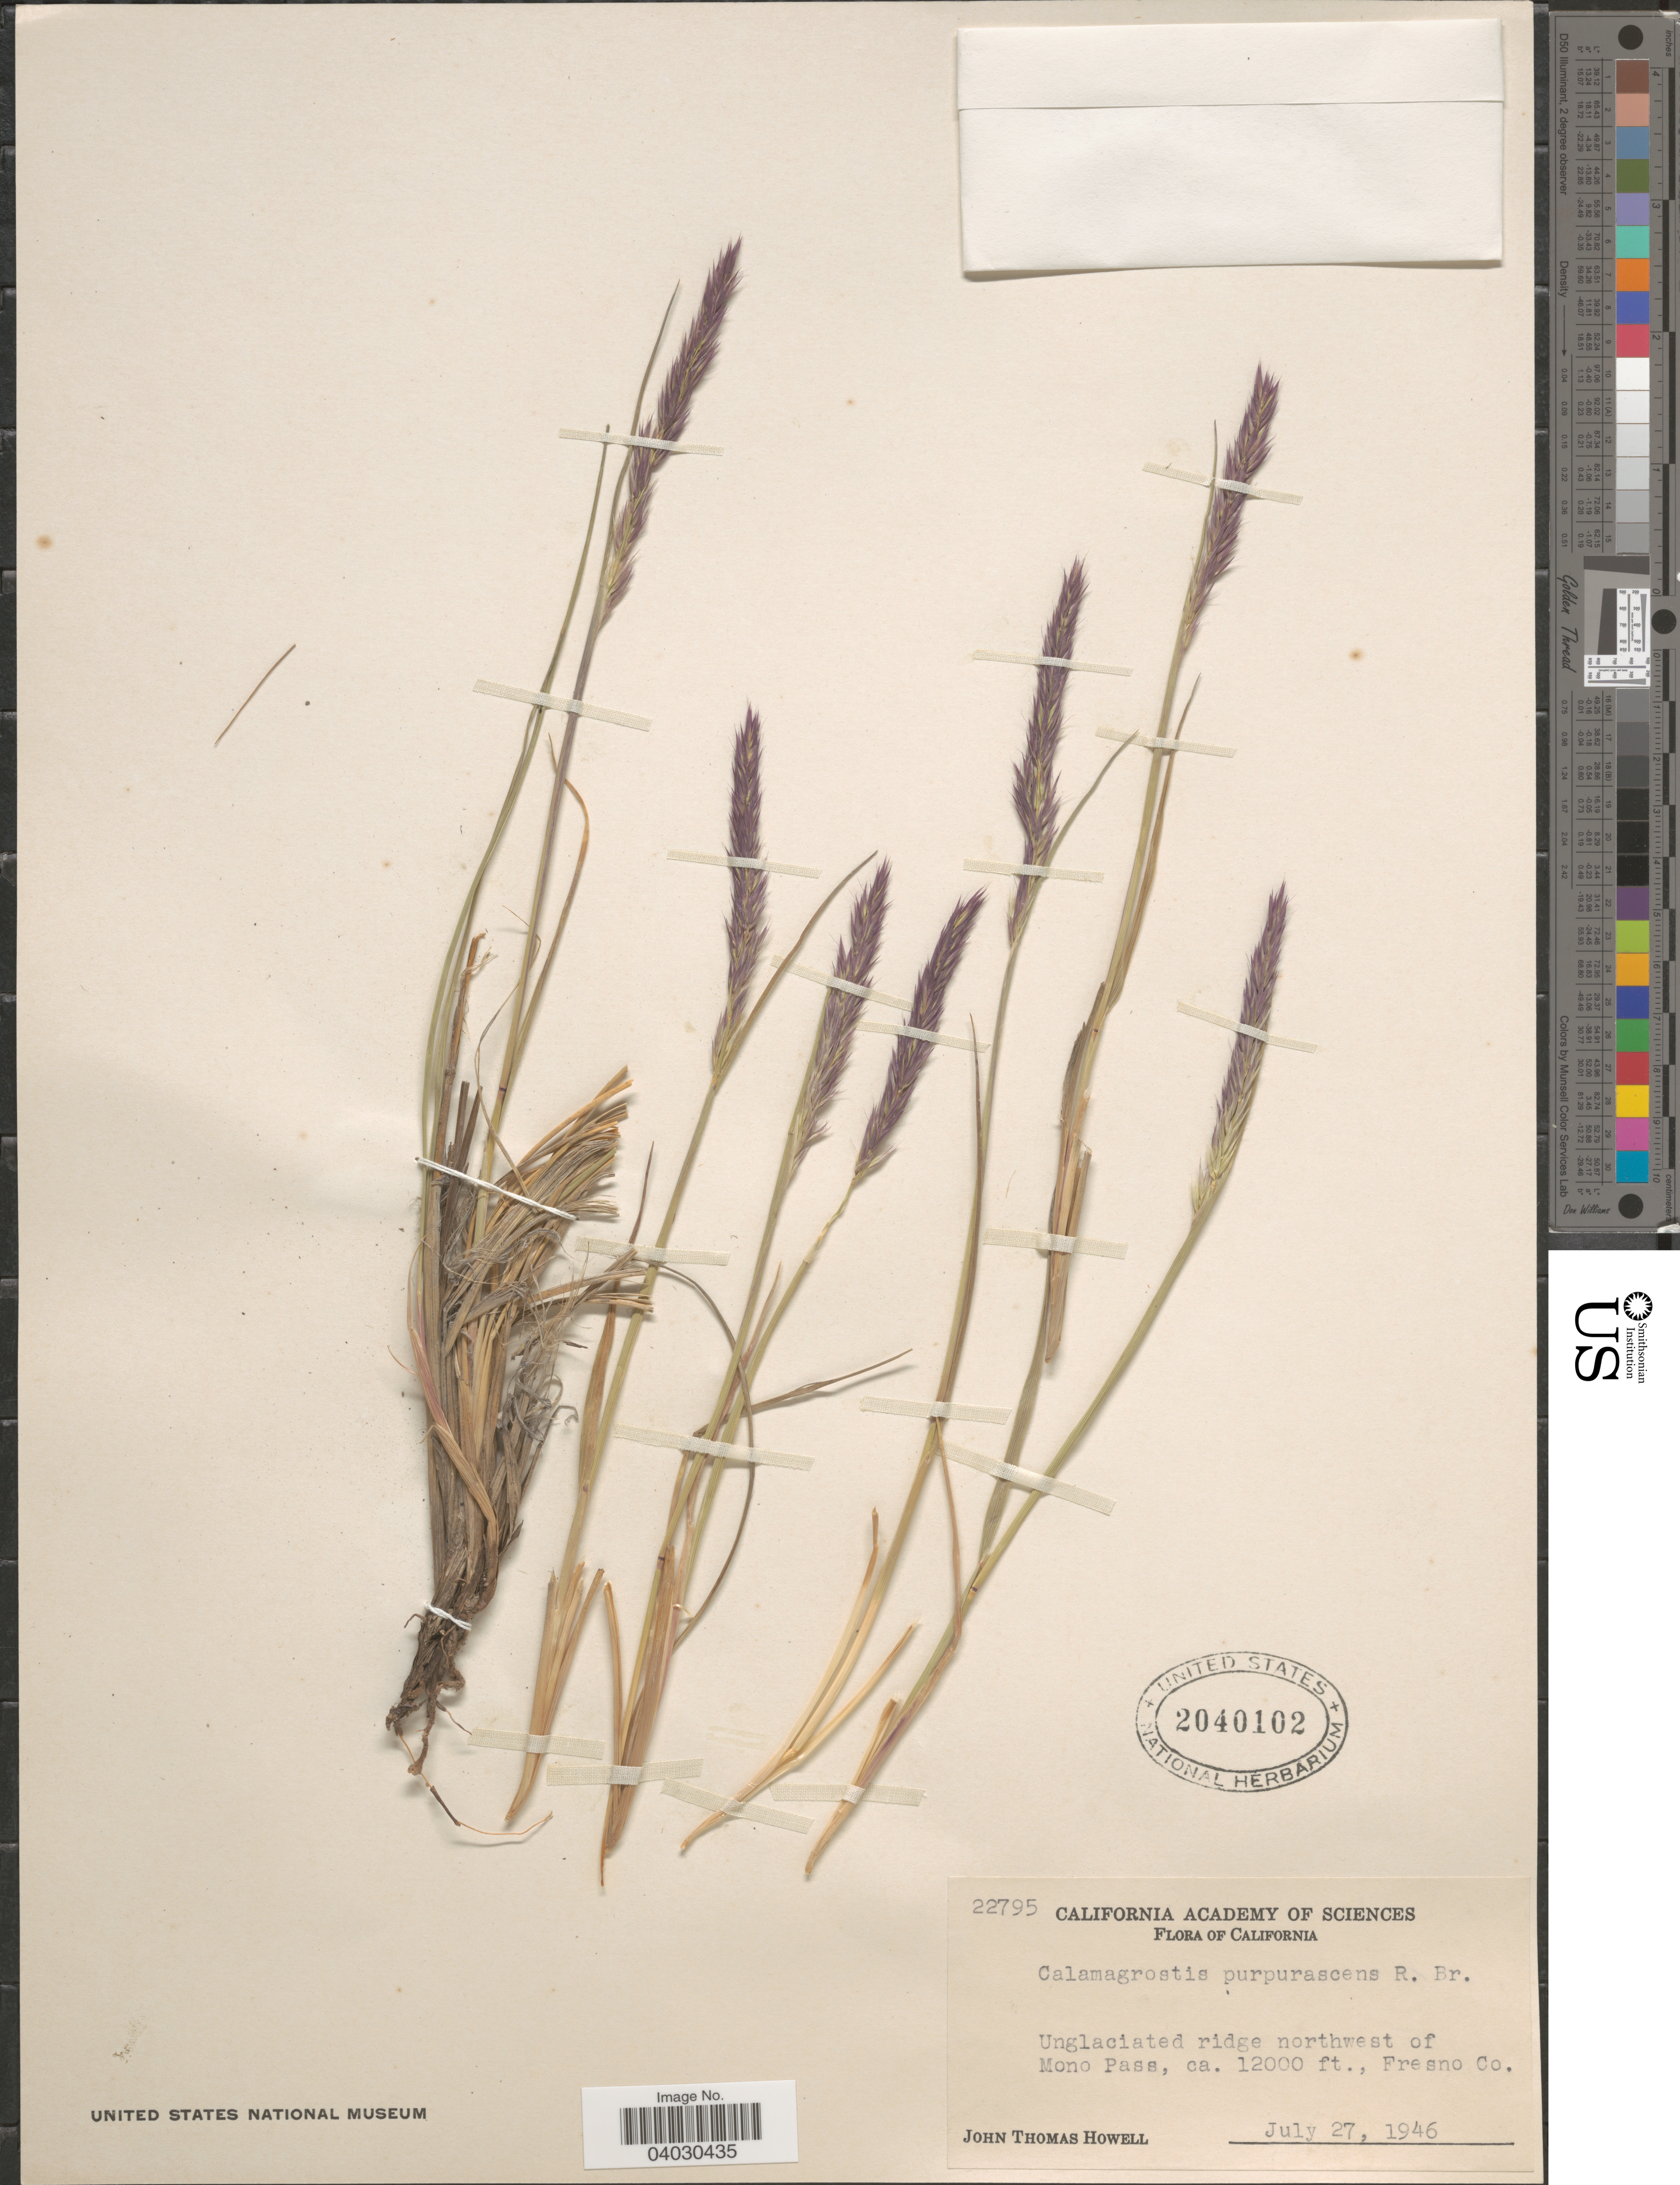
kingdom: Plantae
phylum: Tracheophyta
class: Liliopsida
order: Poales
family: Poaceae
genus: Calamagrostis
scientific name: Calamagrostis purpurascens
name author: R. Br.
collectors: J. T. Howell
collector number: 22795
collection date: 1946-07-27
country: United States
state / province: California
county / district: Fresno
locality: Unglaciated ridge northwest of Mono Pass, Fresno Co.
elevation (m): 3658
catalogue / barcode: US 2040102